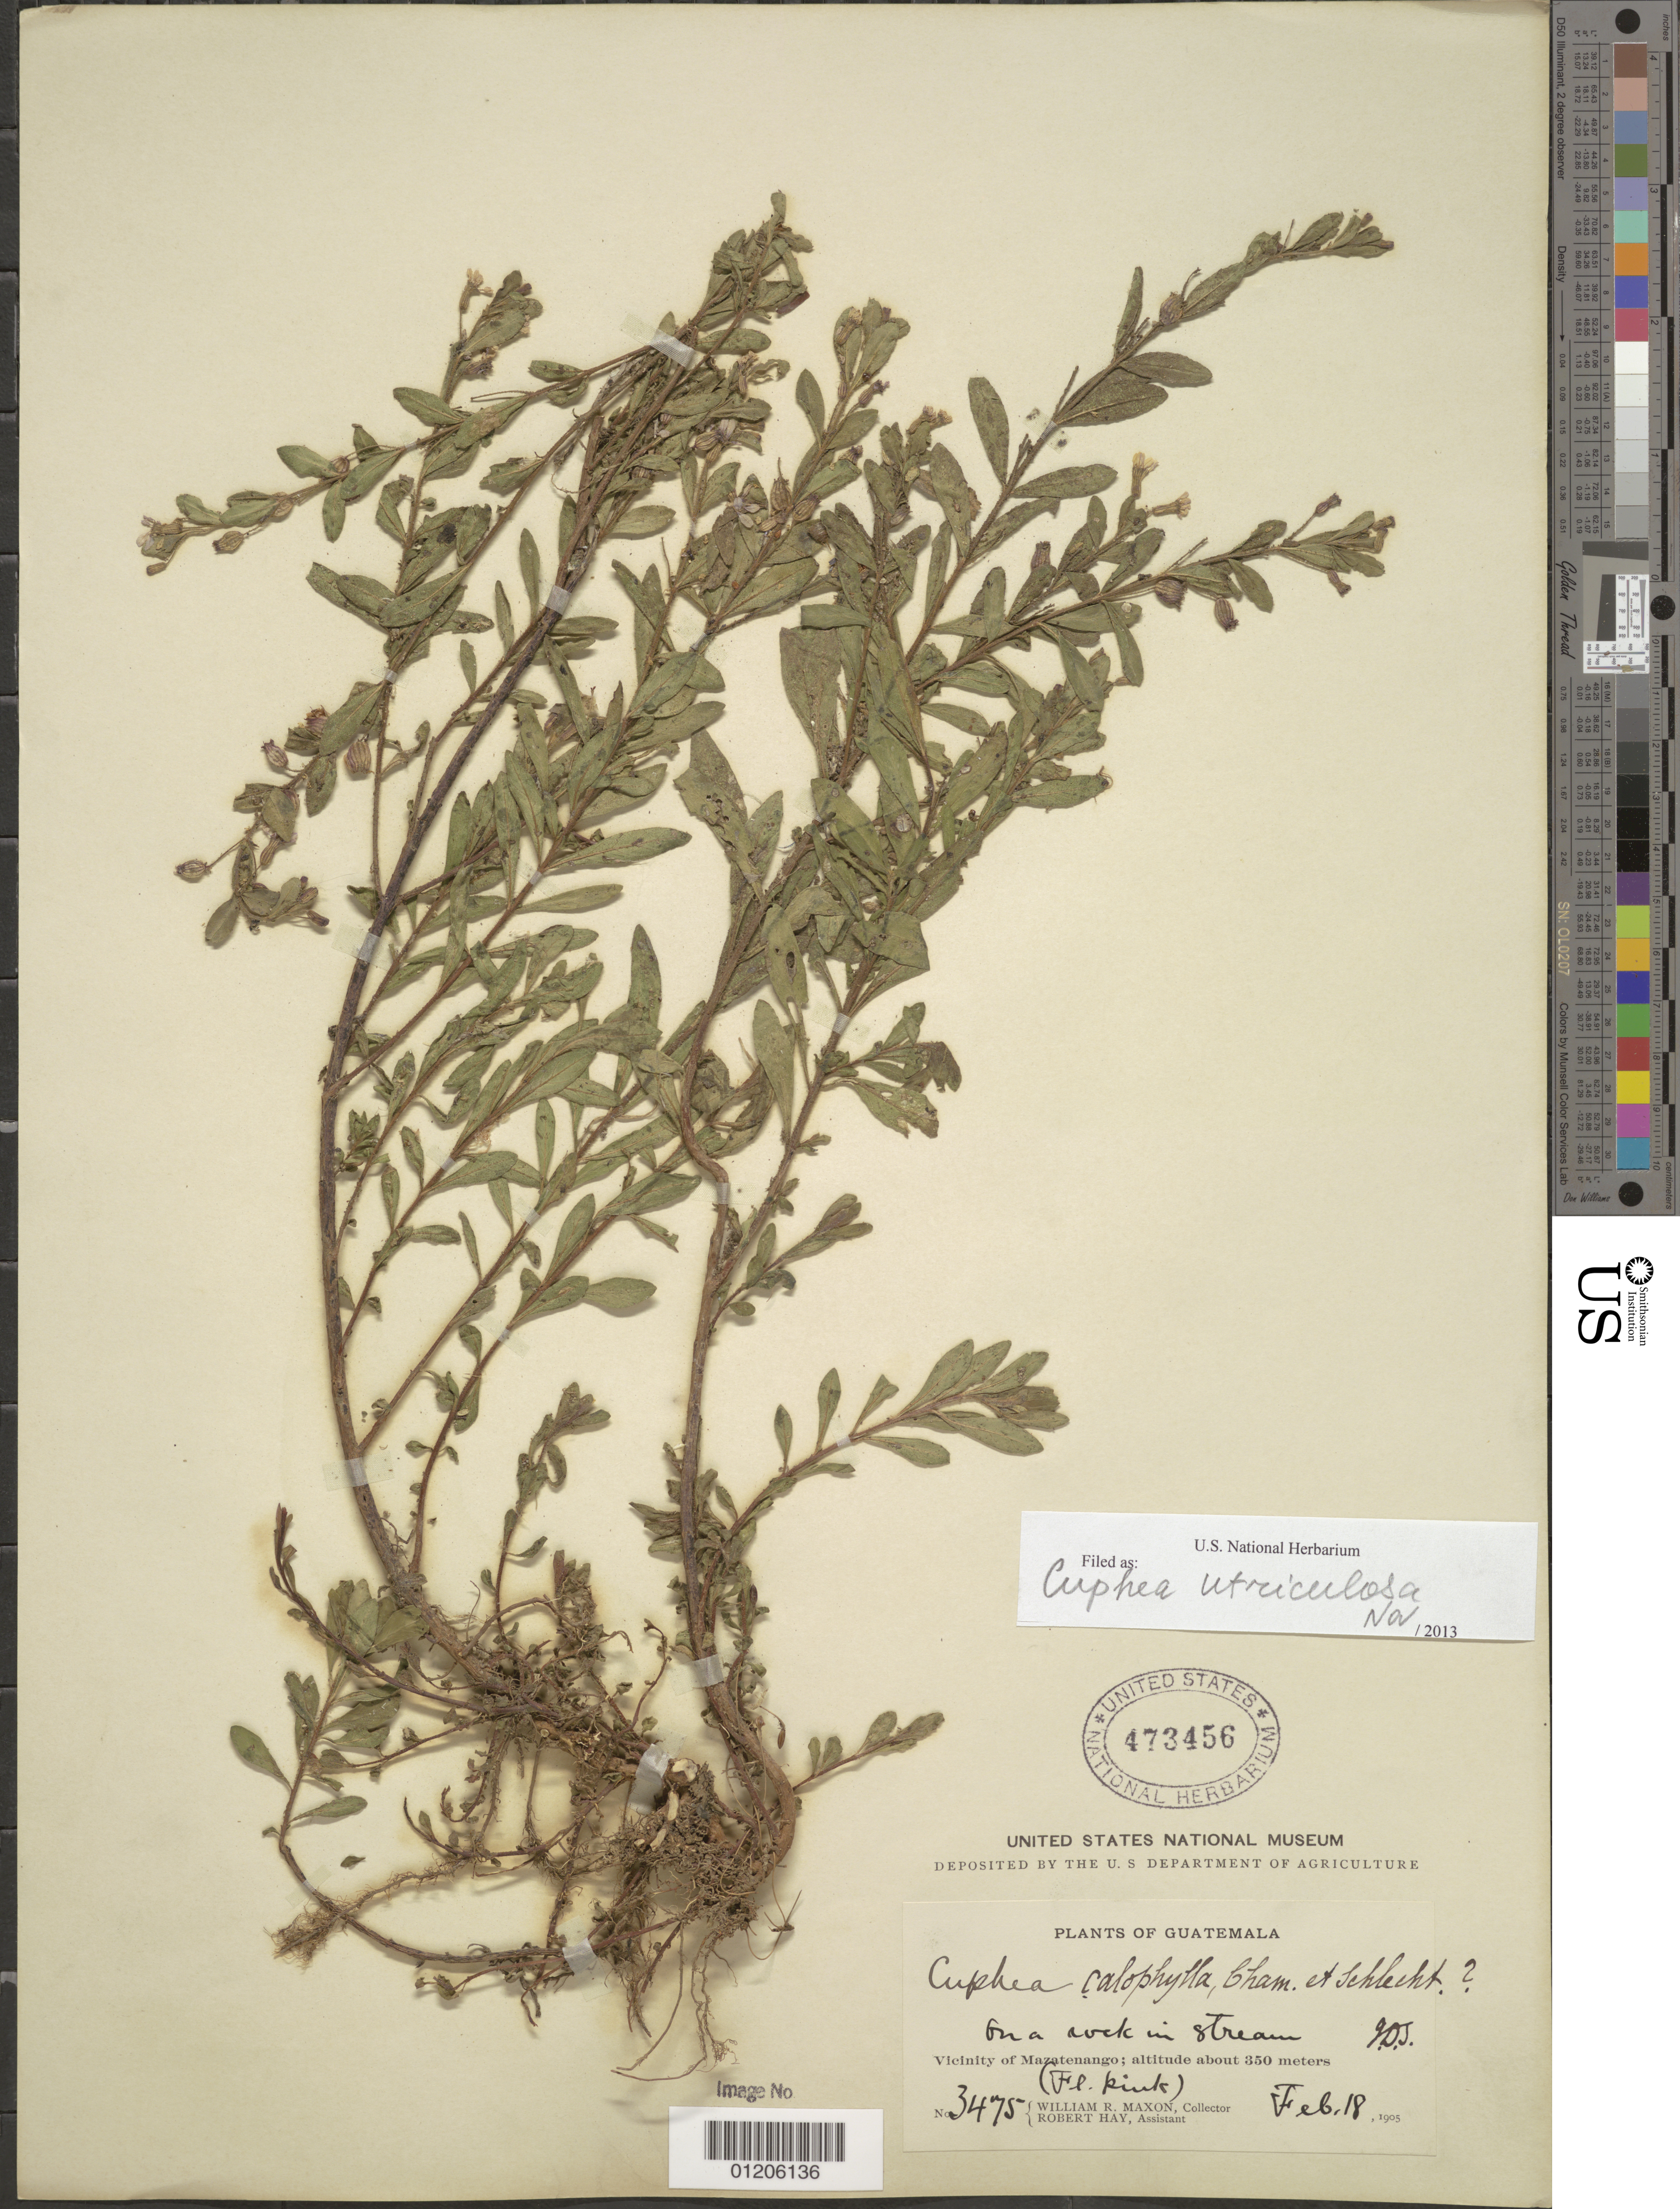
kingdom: Plantae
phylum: Tracheophyta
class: Magnoliopsida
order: Myrtales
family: Lythraceae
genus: Cuphea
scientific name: Cuphea utriculosa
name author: Koehne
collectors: W. R. Maxon & R. H. Hay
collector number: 3475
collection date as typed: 18 Feb 1905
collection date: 1905-02-18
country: Guatemala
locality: Vicinity of Mazatenango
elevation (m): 350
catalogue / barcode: US 473456